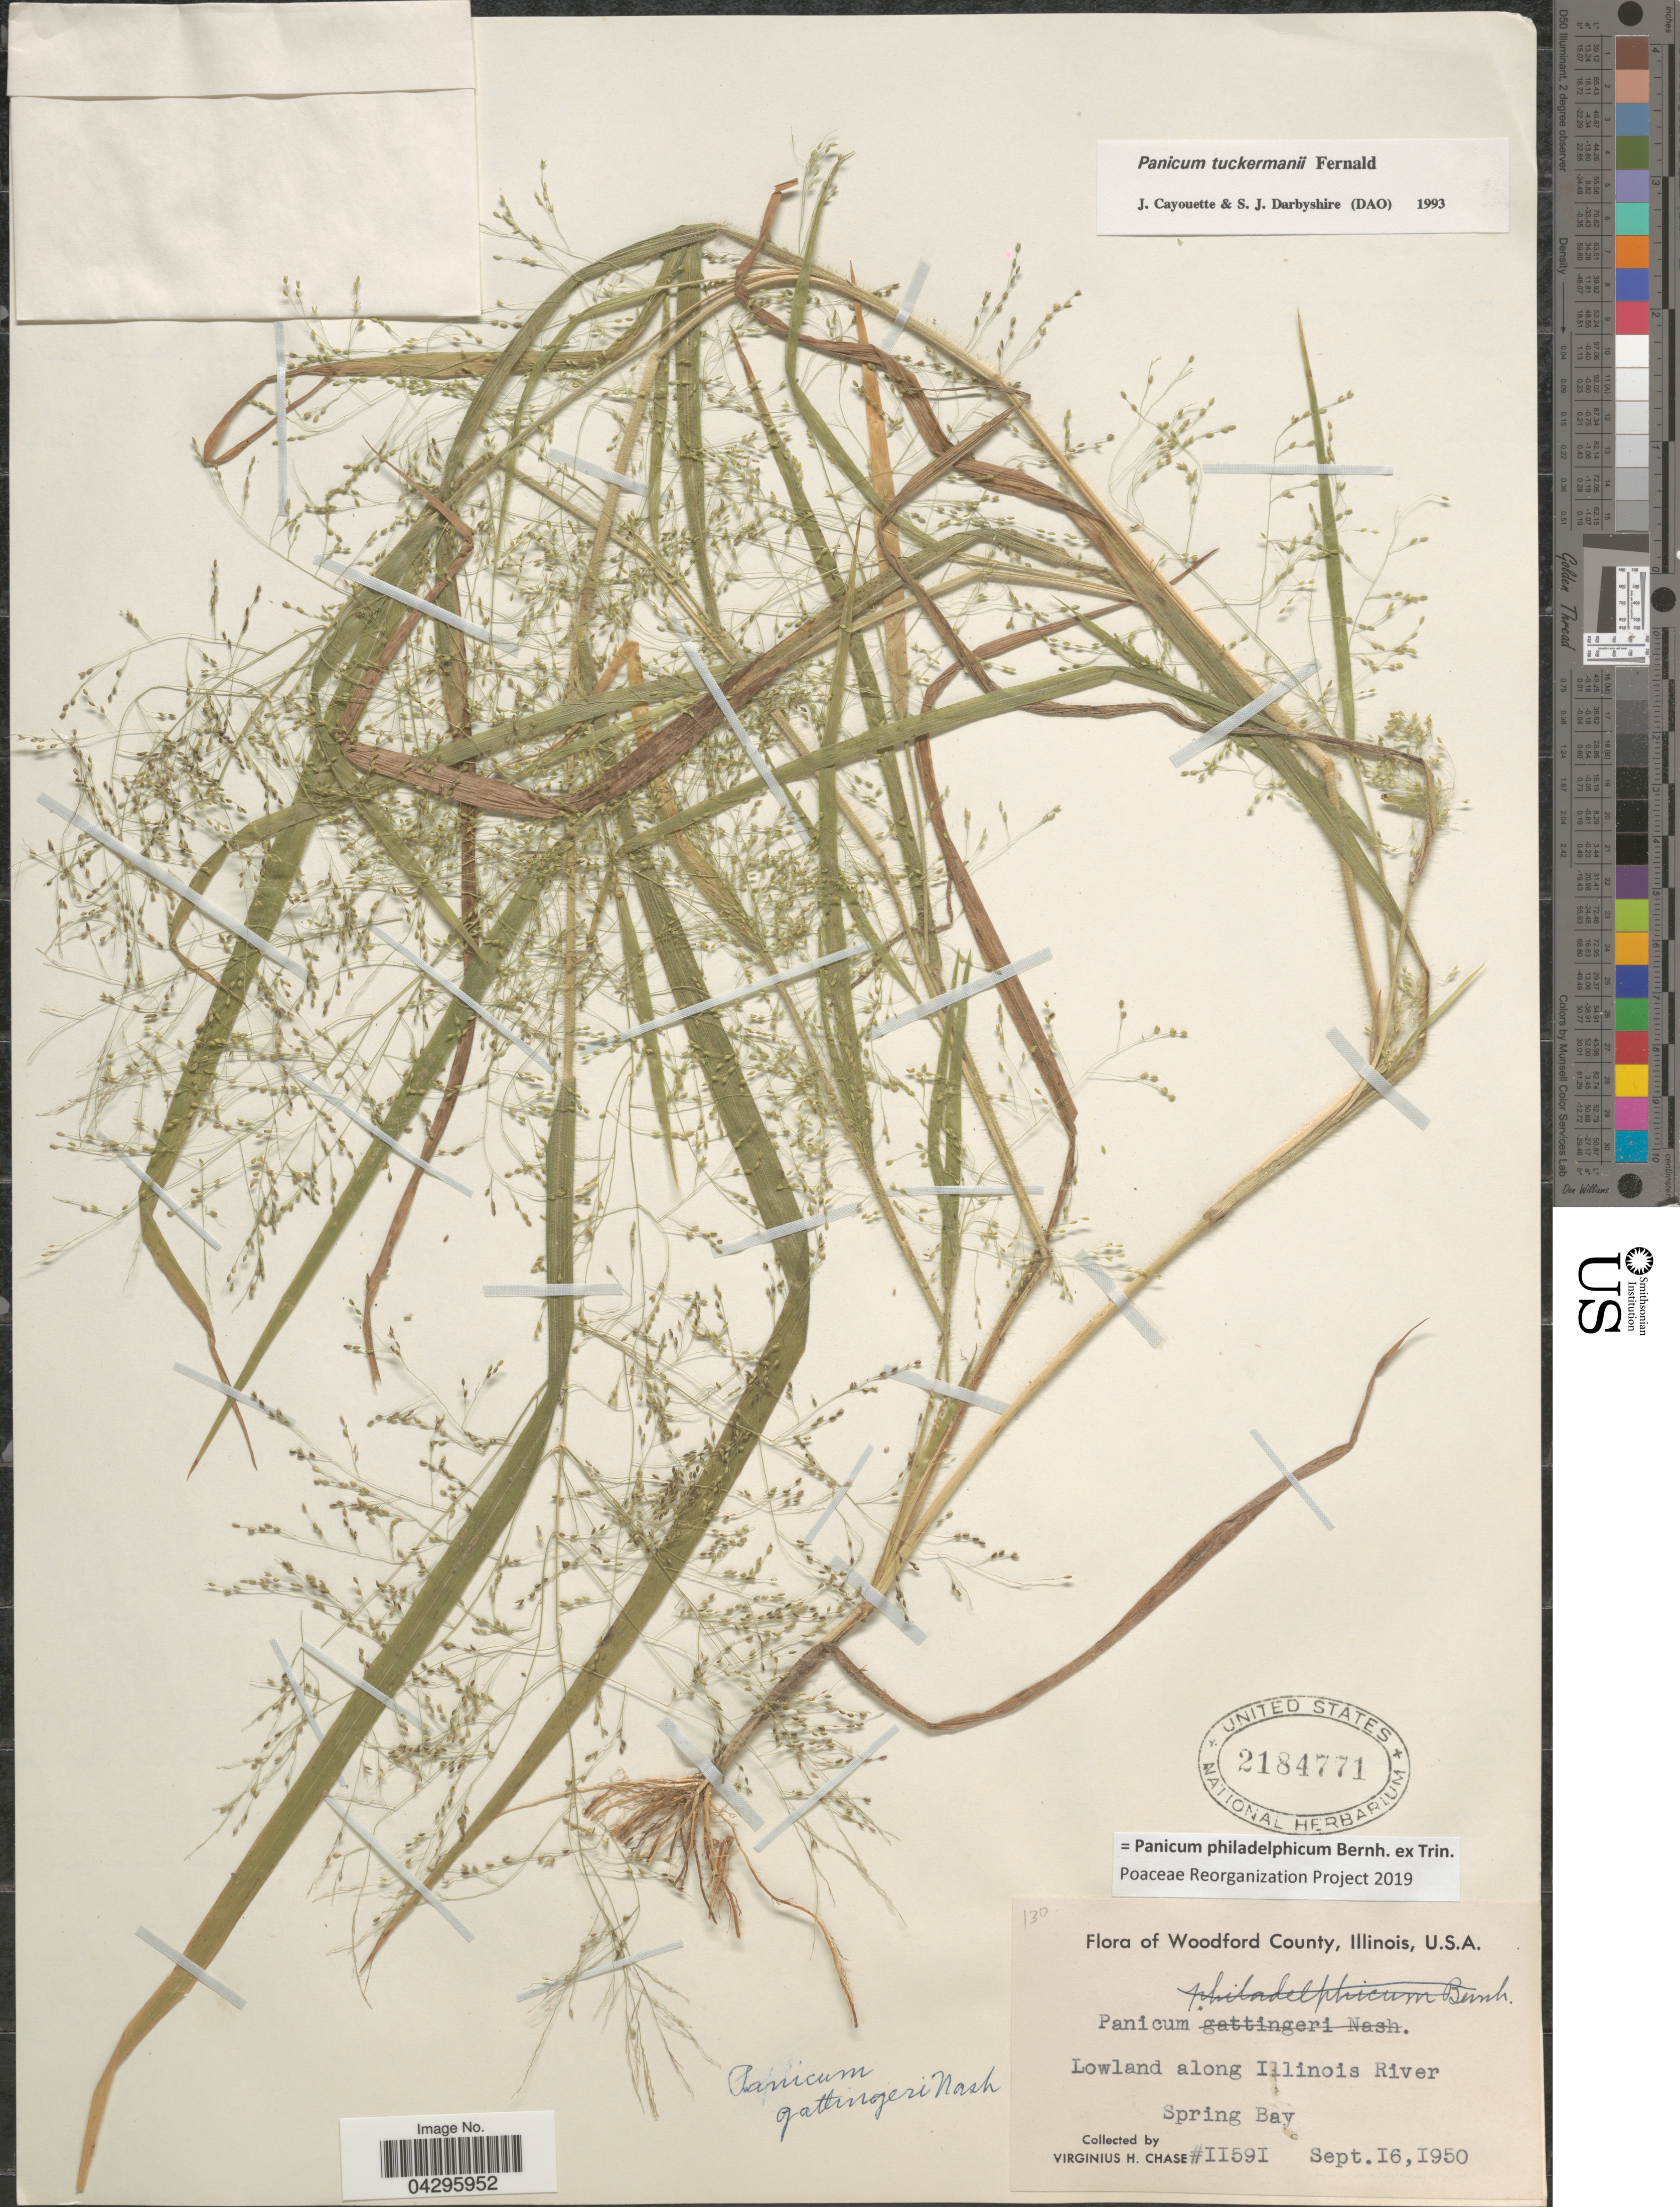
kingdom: Plantae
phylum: Tracheophyta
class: Liliopsida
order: Poales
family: Poaceae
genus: Panicum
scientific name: Panicum philadelphicum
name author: Bernh. ex Trin.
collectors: V. H. Chase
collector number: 11591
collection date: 1950-09-16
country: United States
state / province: Illinois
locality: Woodford County. Lowland along Illinois River Spring Bay.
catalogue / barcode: US 2184771